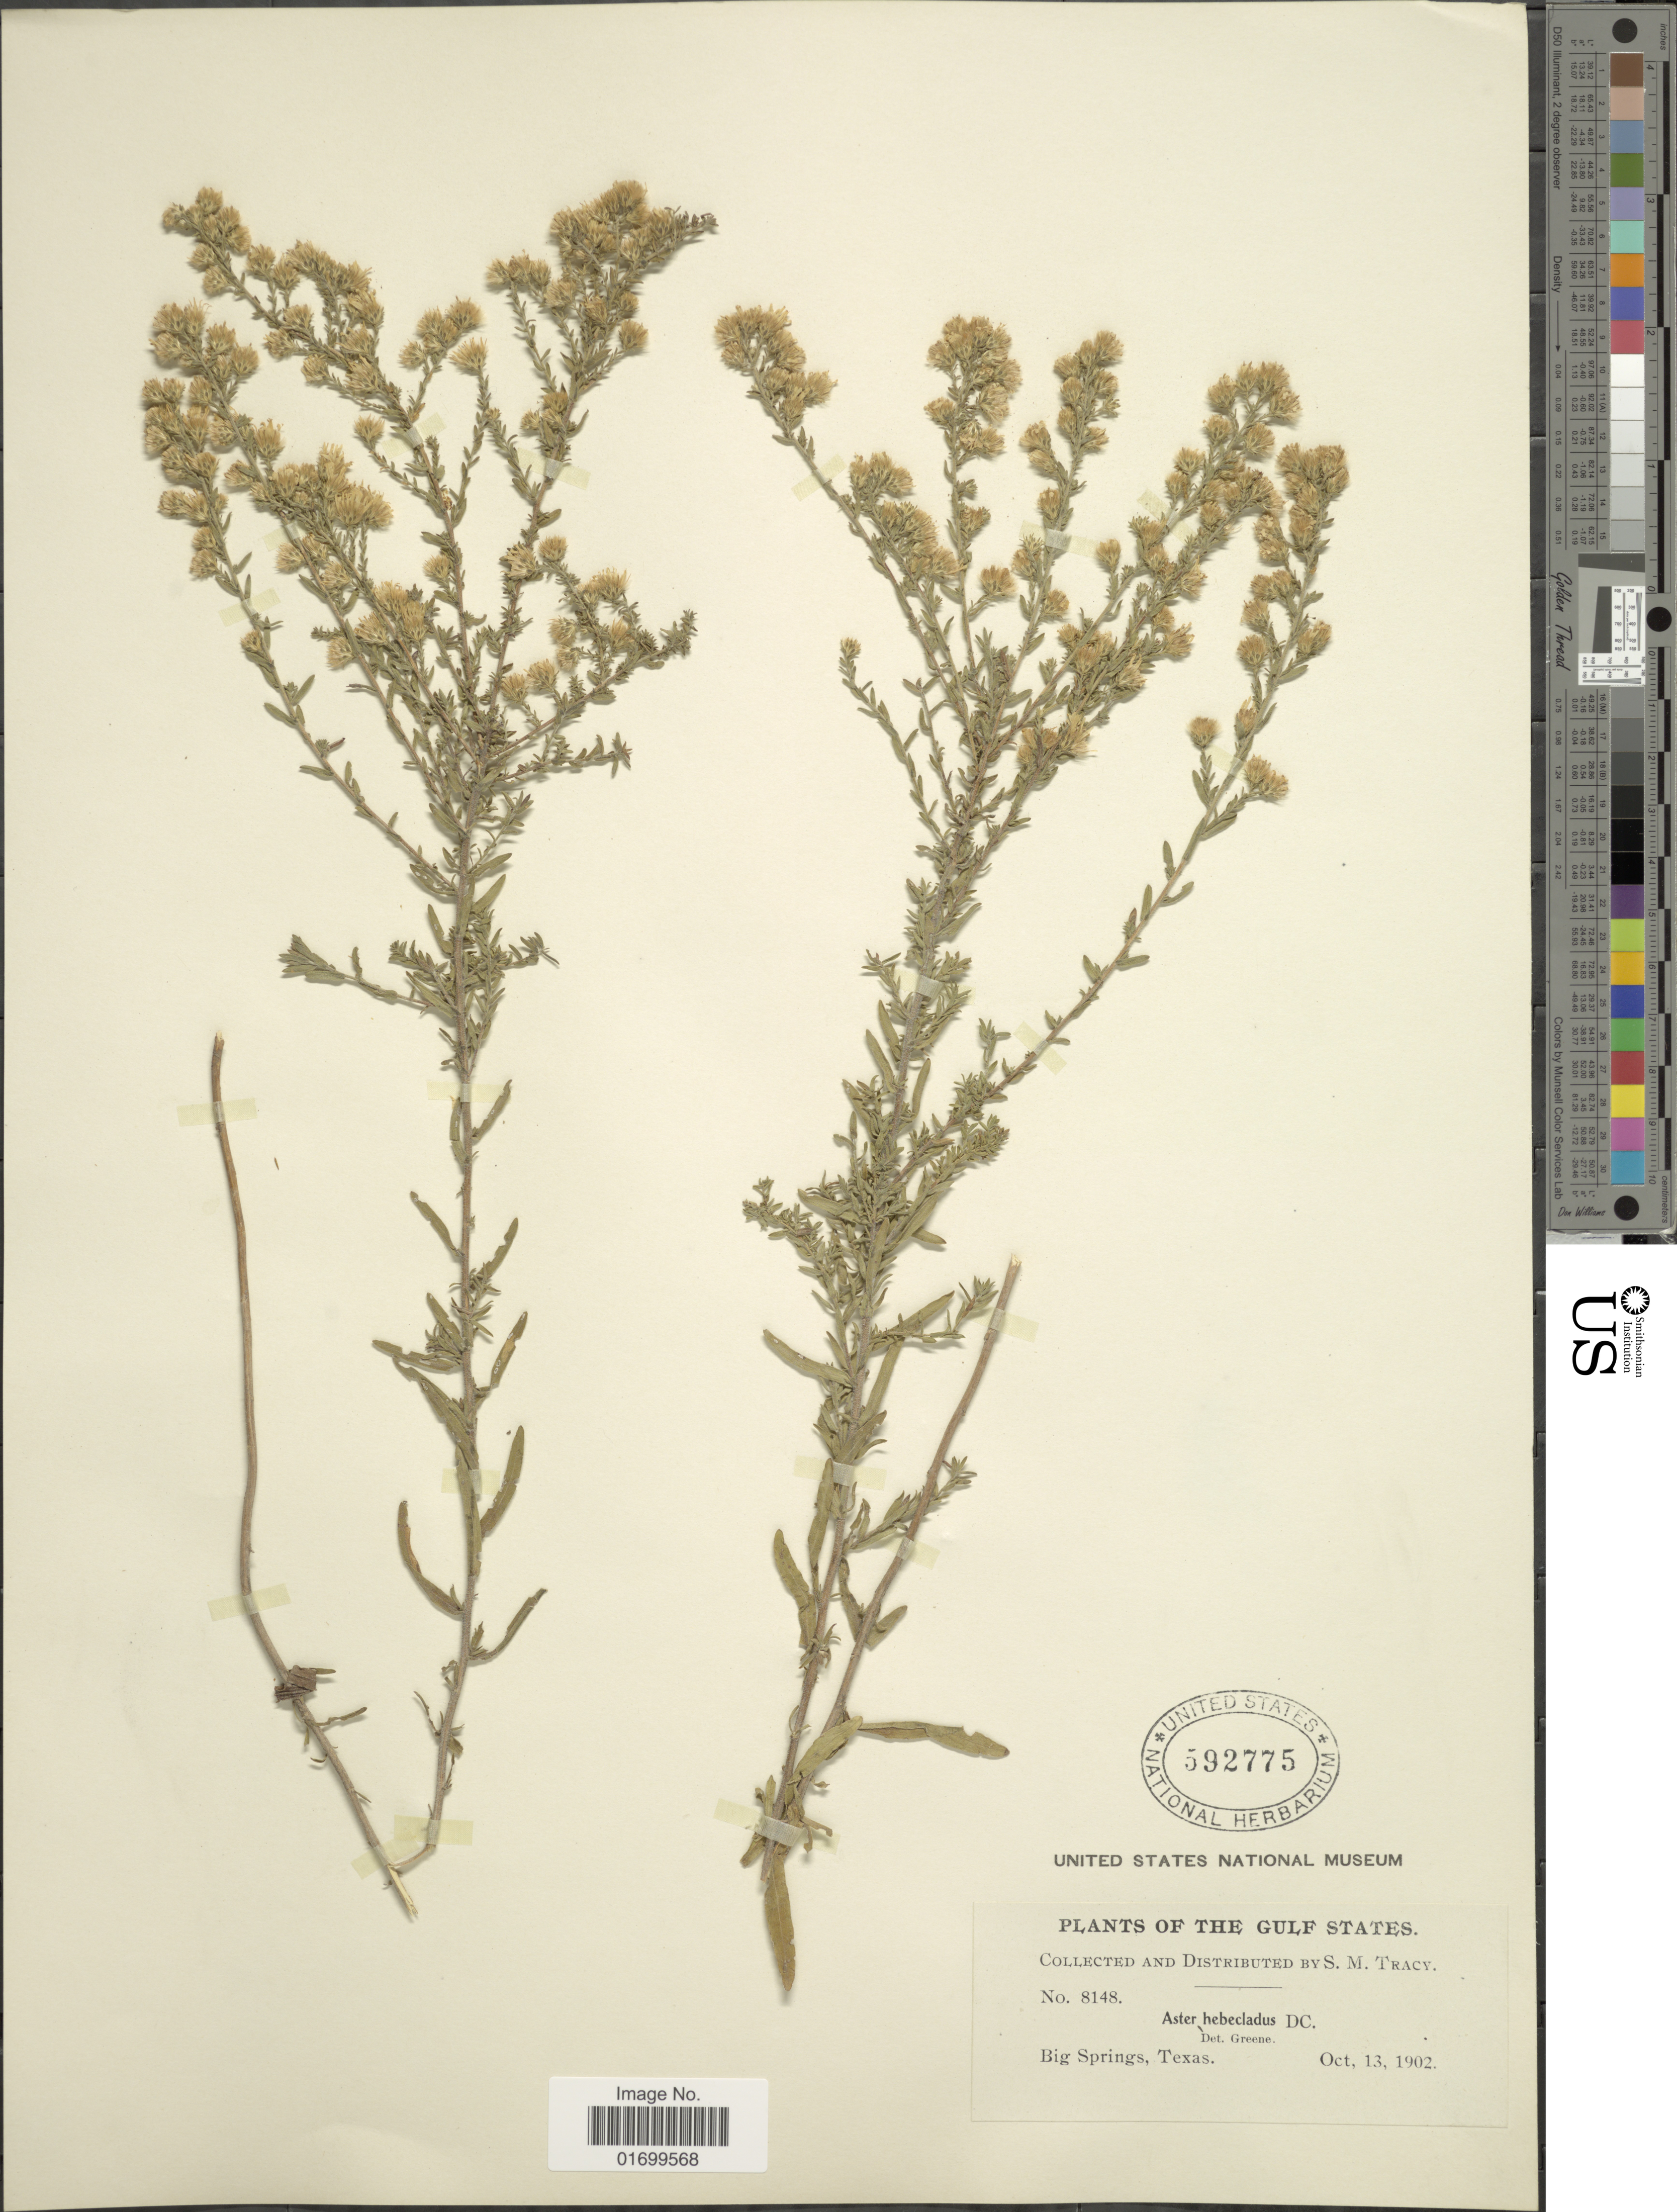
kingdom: Plantae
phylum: Tracheophyta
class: Magnoliopsida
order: Asterales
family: Asteraceae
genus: Symphyotrichum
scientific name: Symphyotrichum ericoides var. ericoides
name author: (L.) G.L. Nesom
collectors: S. M. Tracy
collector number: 8148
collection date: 1902-10-13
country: United States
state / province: Texas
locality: The Gulf States, Big Springs.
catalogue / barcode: US 592775